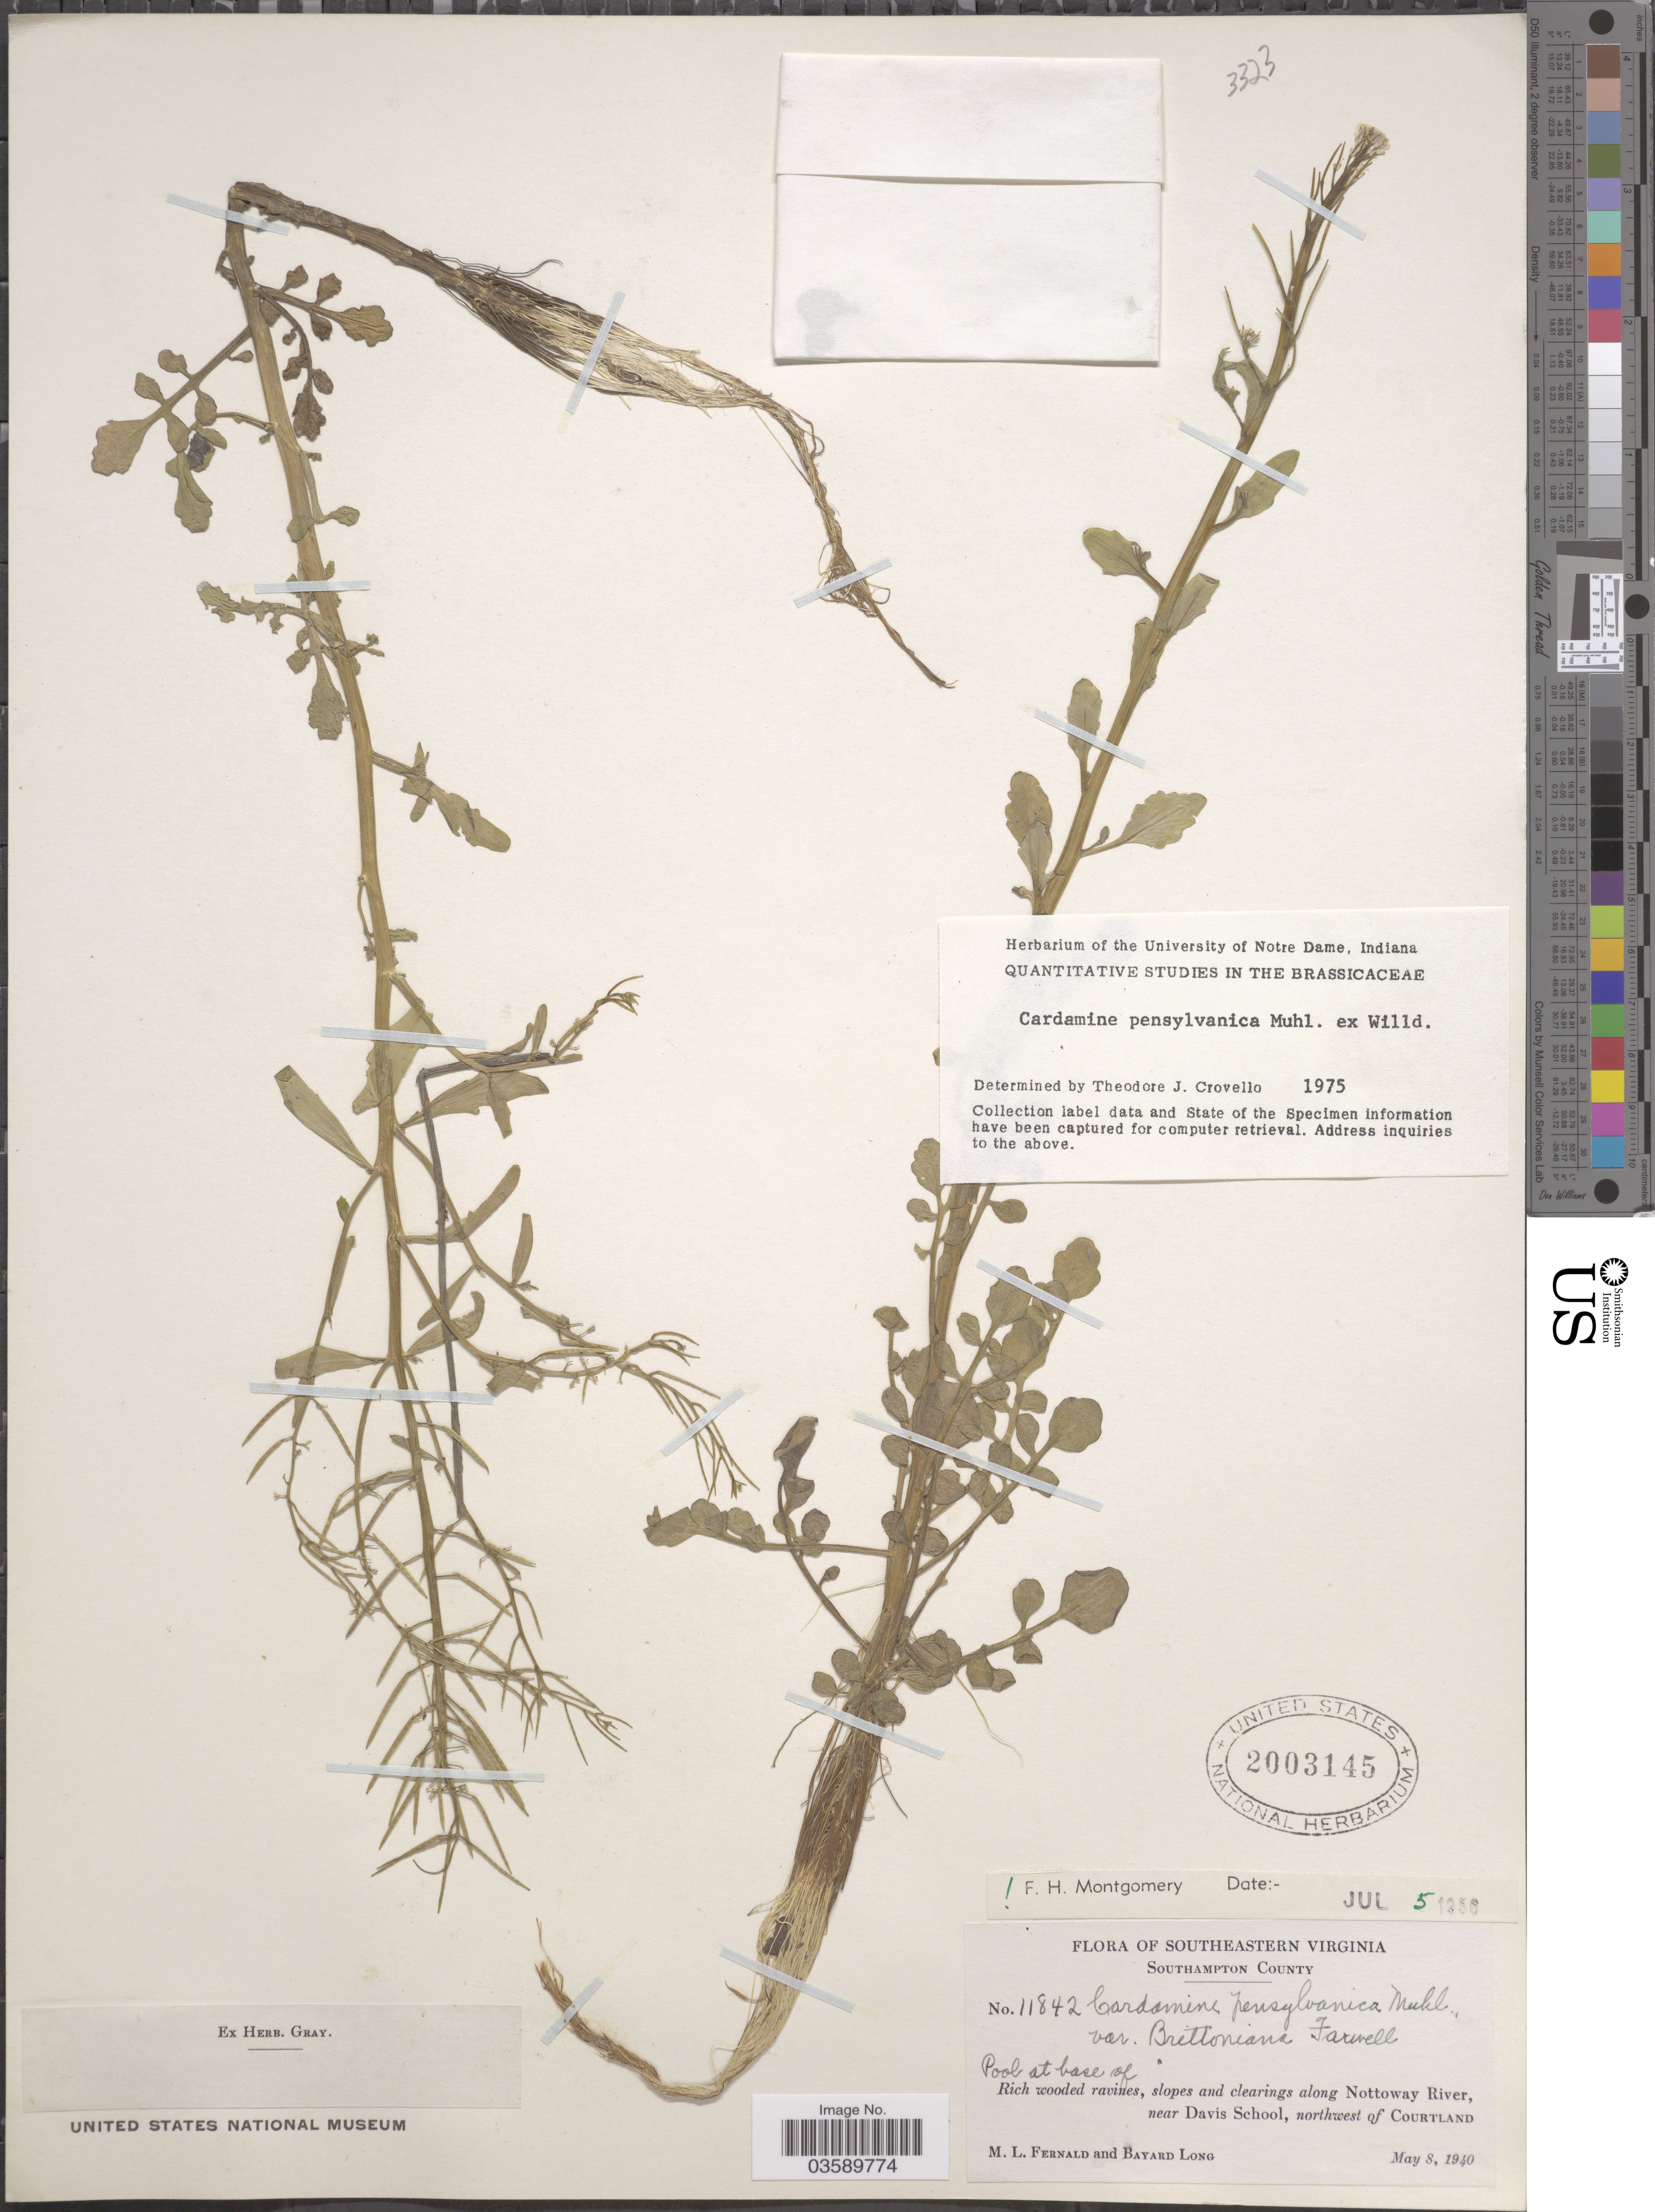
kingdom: Plantae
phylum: Tracheophyta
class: Magnoliopsida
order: Brassicales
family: Brassicaceae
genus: Cardamine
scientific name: Cardamine pensylvanica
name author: Muhl. ex Willd.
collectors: M. L. Fernald & B. Long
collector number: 11842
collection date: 1940-05-08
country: United States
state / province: Virginia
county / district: Southampton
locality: Southeastern Virginia. Southampton County. Slopes and clearings along Nottoway River, near Davis School, northwest of Courtland.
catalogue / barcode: US 2003145